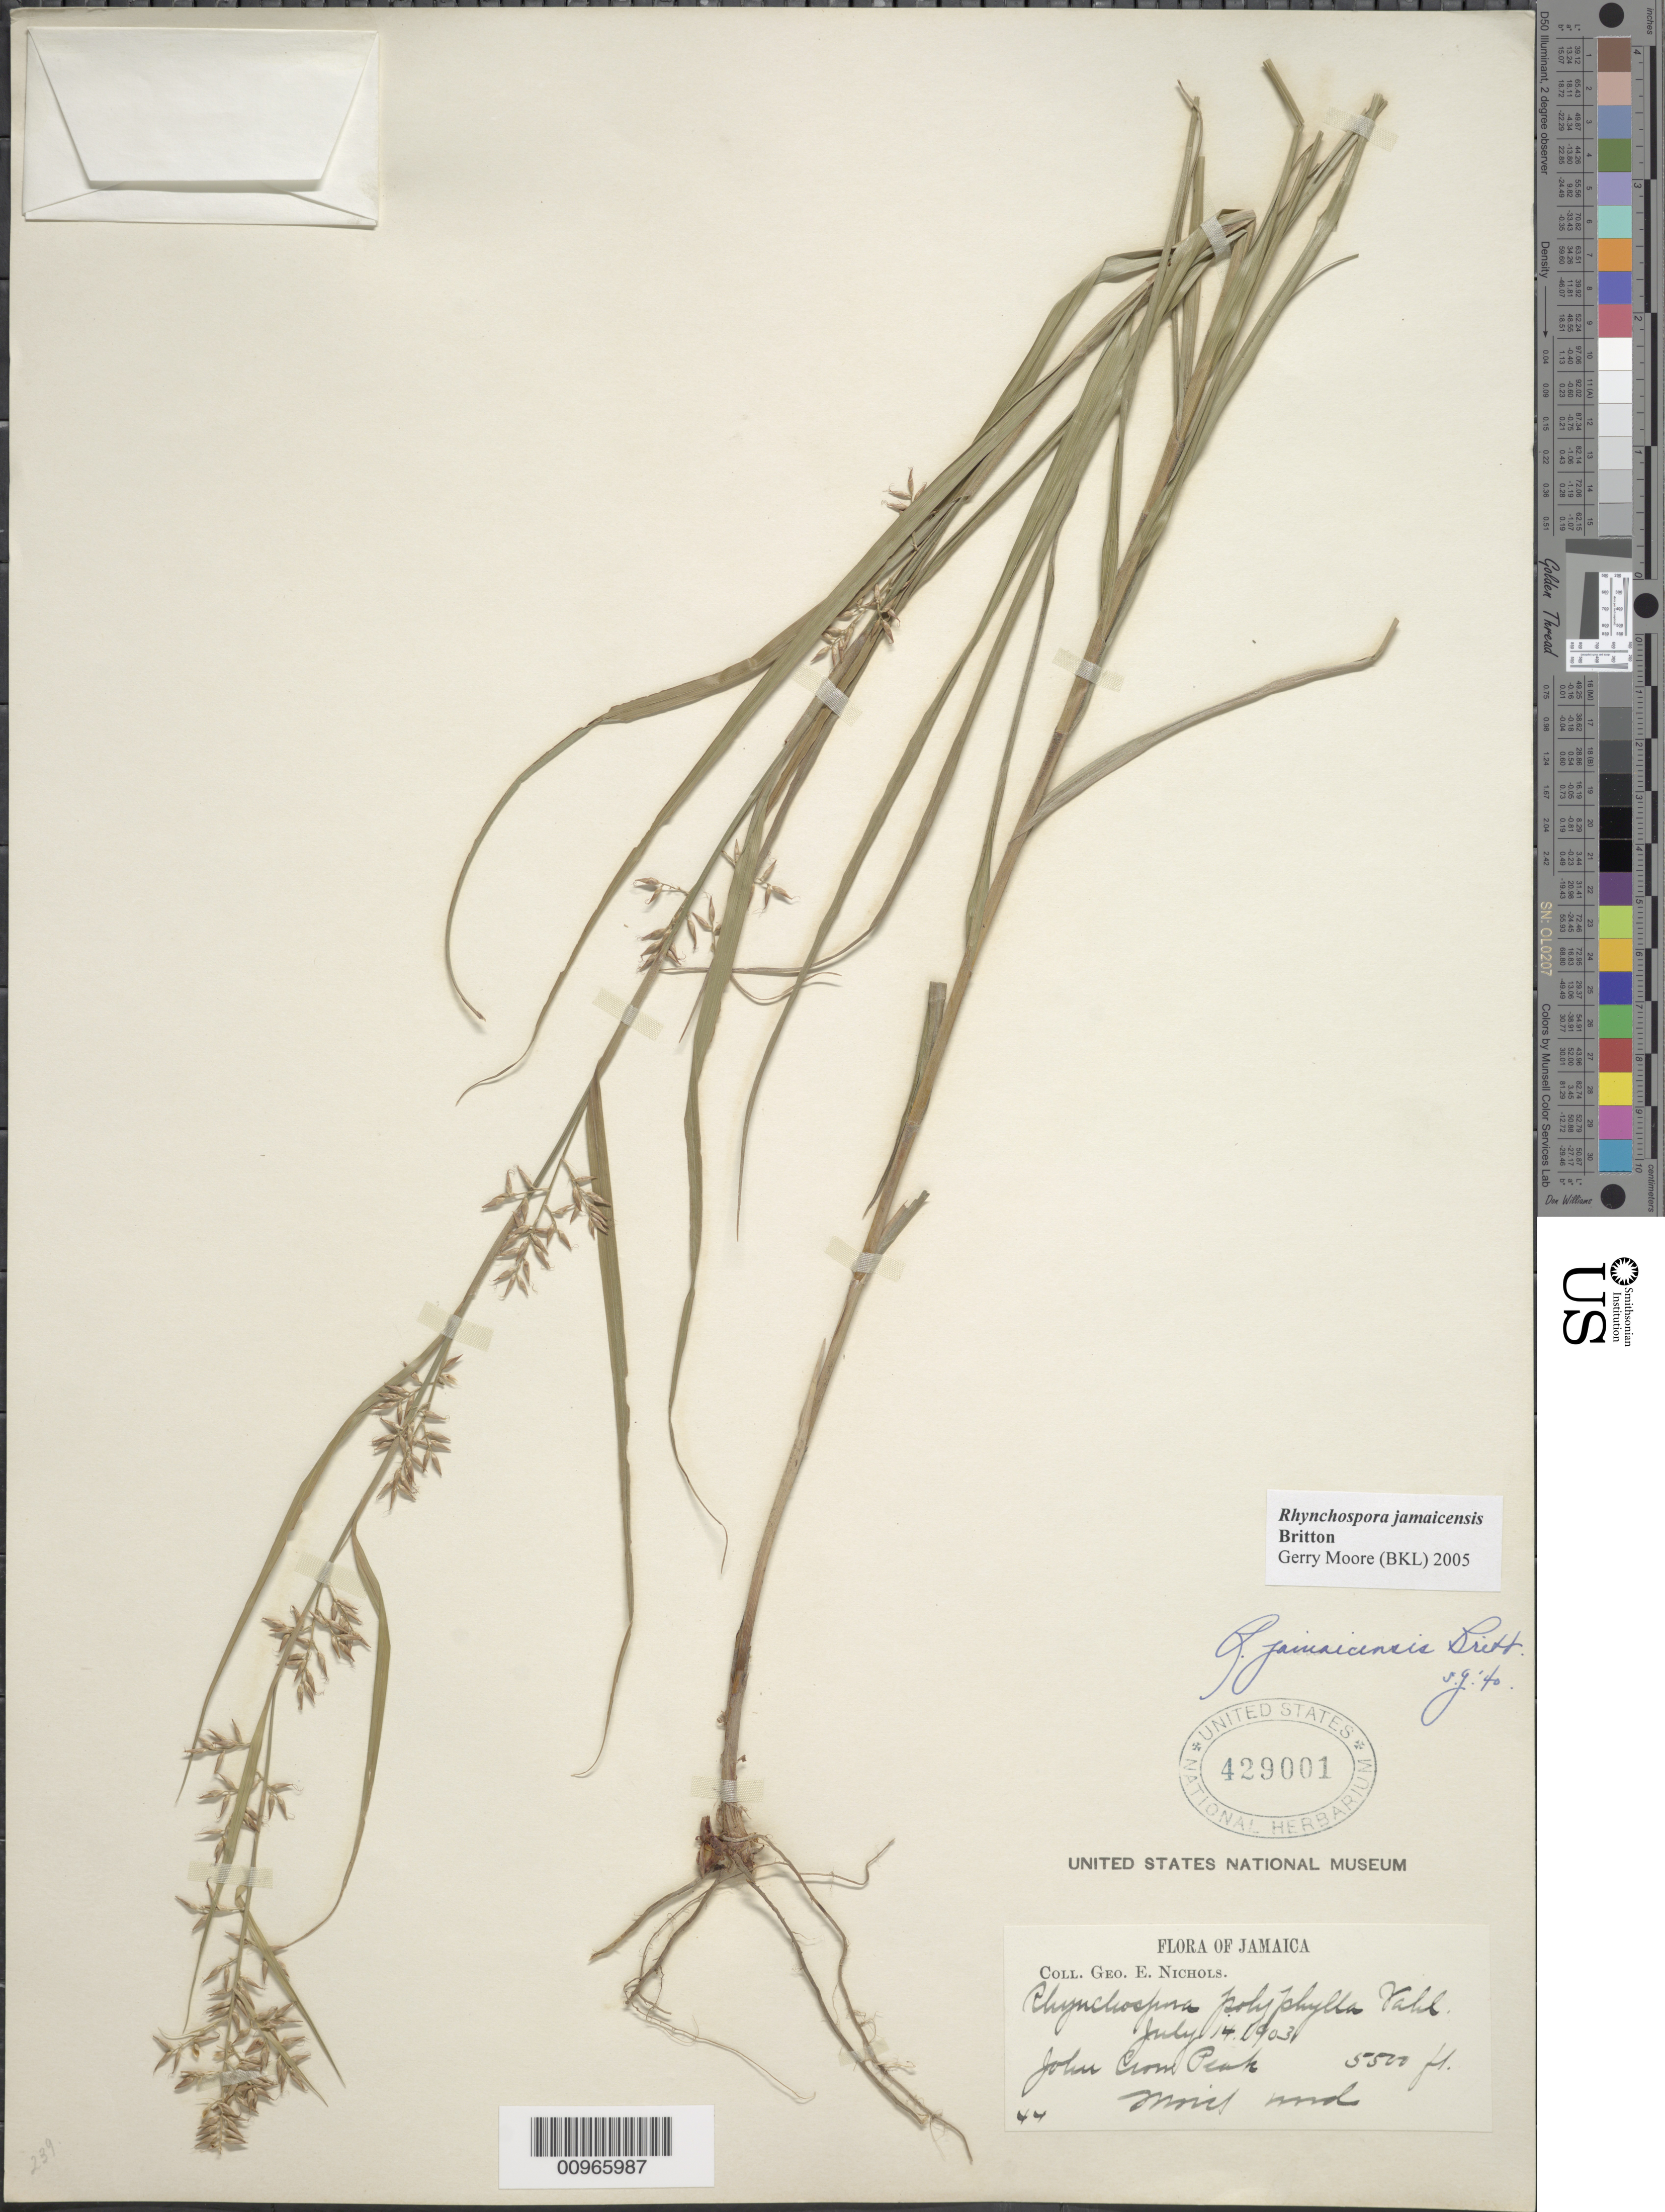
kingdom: Plantae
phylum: Tracheophyta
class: Liliopsida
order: Poales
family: Cyperaceae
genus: Rhynchospora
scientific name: Rhynchospora jamaicensis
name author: Britton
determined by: Moore, G.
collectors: G. E. Nichols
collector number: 44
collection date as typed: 14 Jun 1903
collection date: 1903-06-14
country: Jamaica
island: Jamaica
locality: John "Cross" Peak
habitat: Moist wood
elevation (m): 1676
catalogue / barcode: US 429001